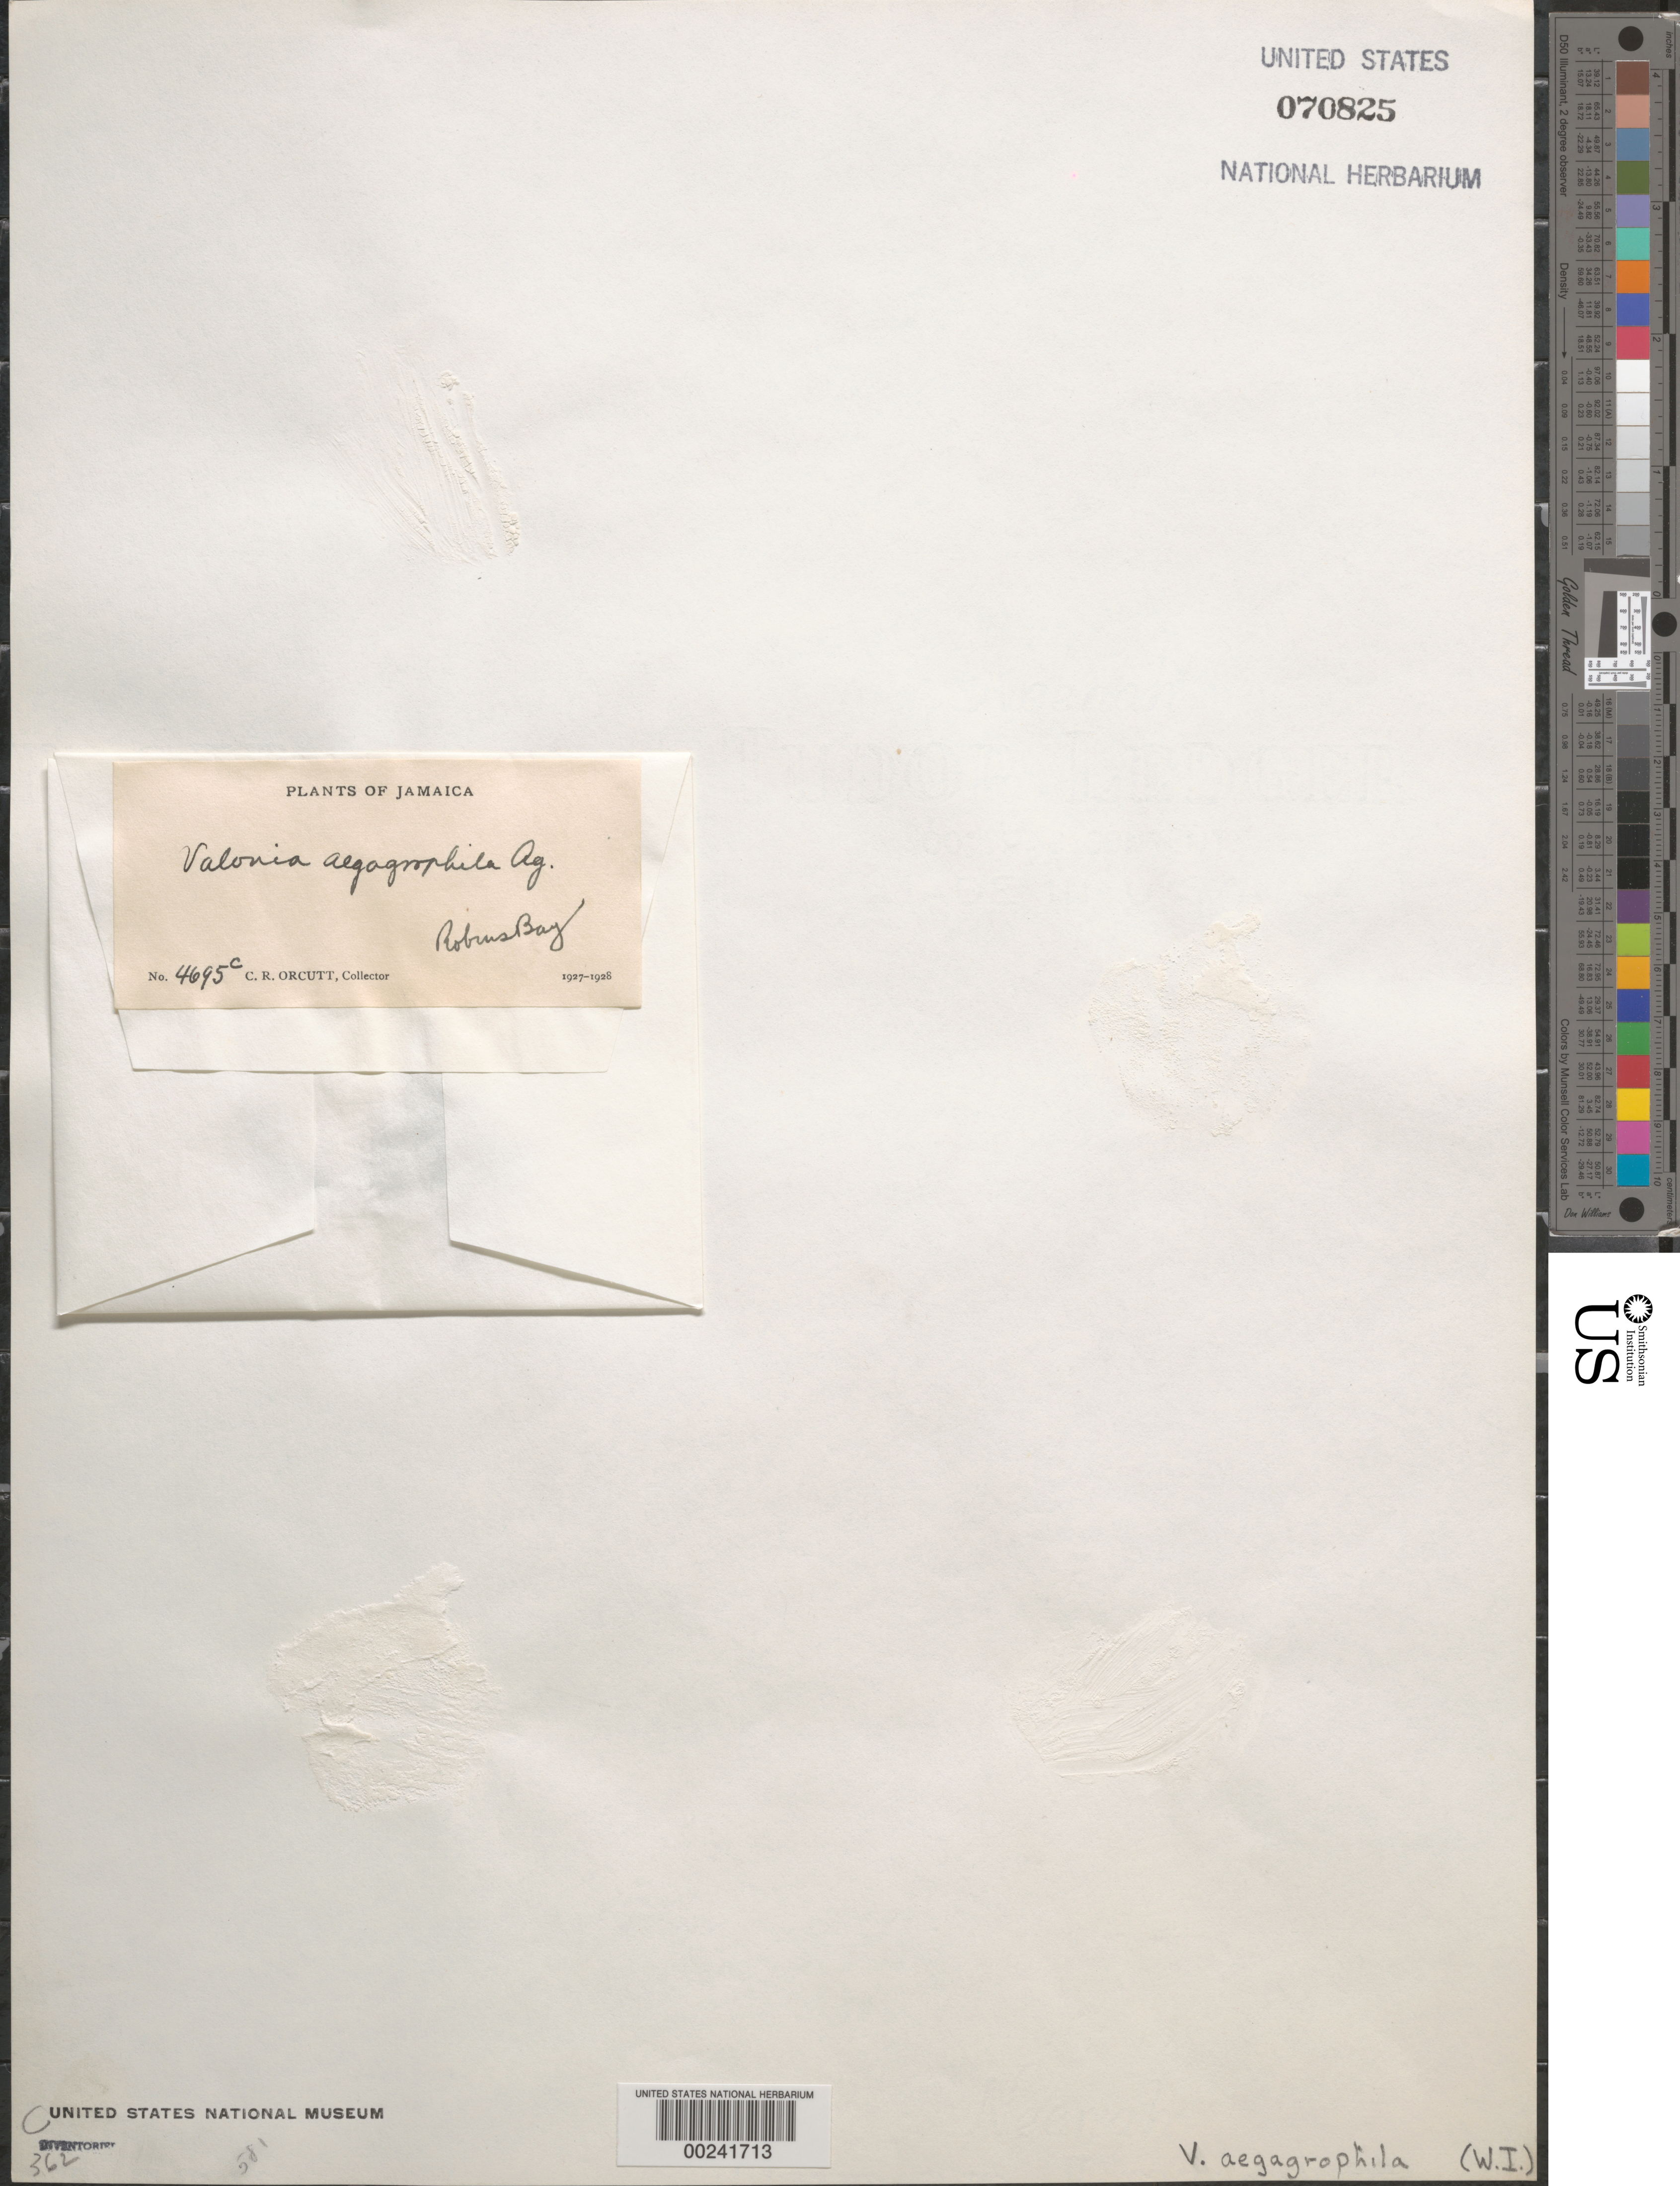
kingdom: Plantae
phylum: Chlorophyta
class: Ulvophyceae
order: Siphonocladales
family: Valoniaceae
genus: Valonia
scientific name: Valonia aegagropila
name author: C. Agardh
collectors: C. R. Orcutt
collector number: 4695c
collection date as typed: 1927 OR -- --- 1928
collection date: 1927 or 1928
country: Jamaica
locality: Robins bay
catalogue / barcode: US 70825